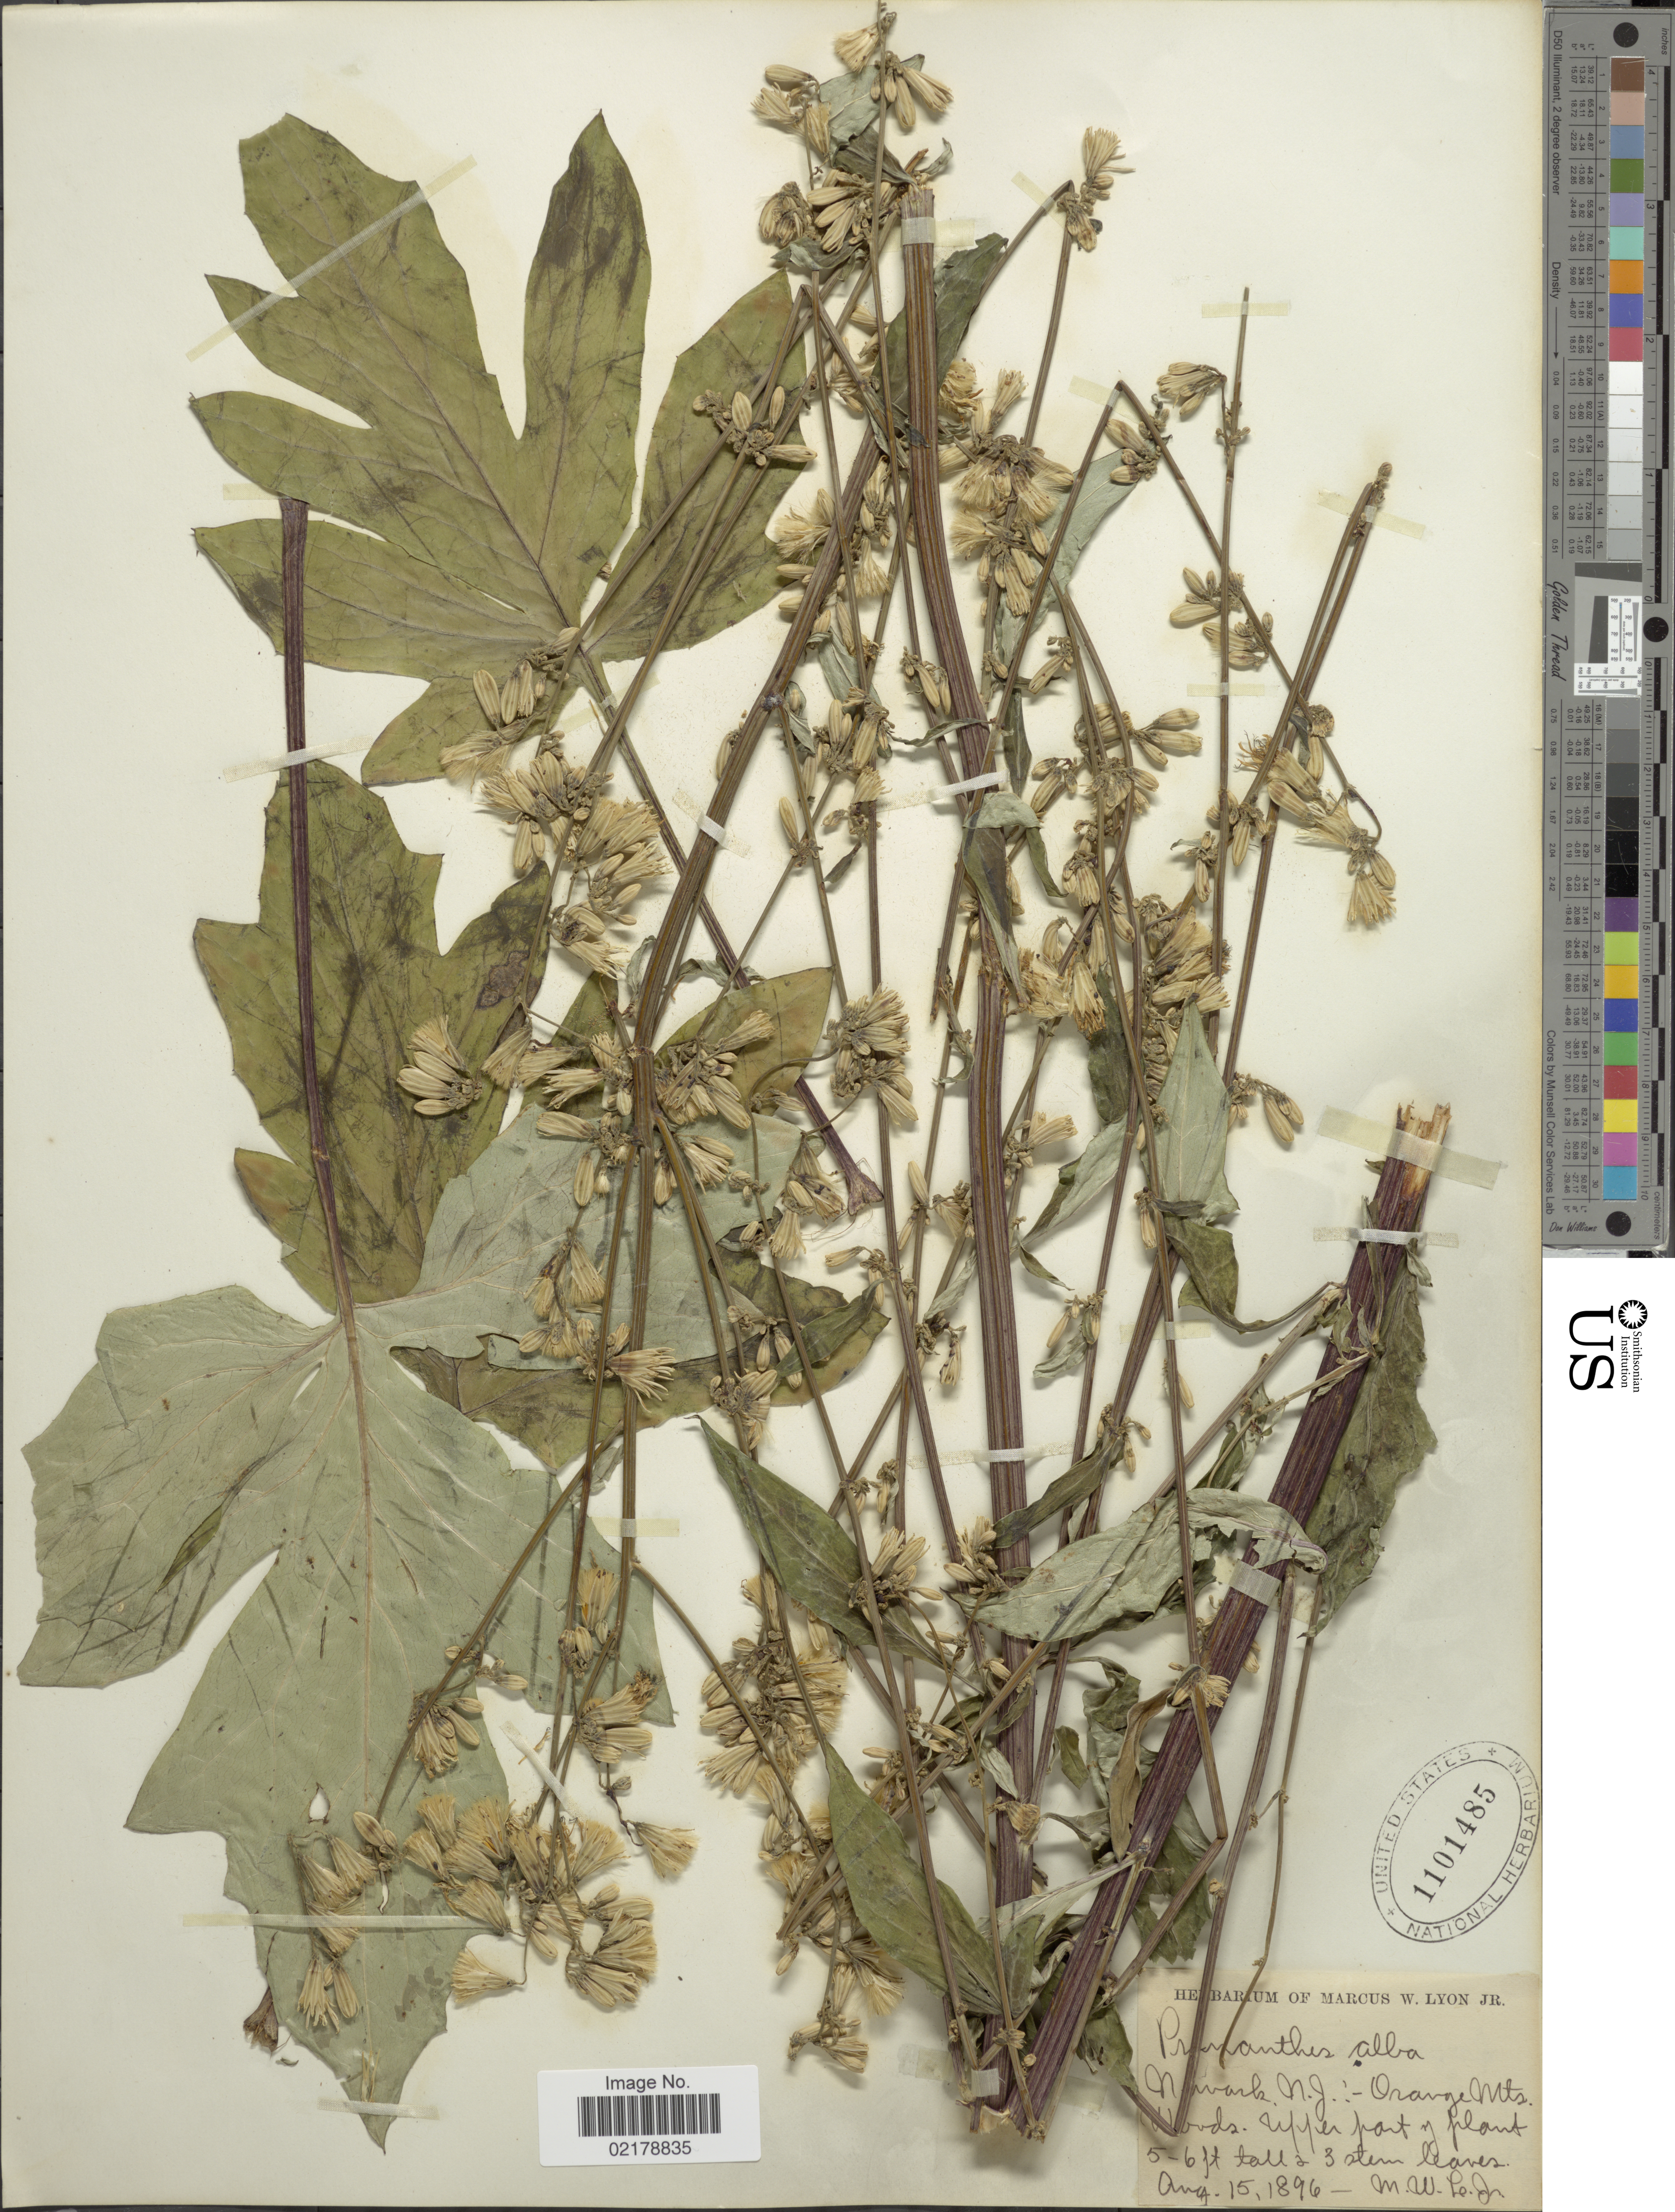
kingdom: Plantae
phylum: Tracheophyta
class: Magnoliopsida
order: Asterales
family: Asteraceae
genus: Nabalus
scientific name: Nabalus albus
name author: (L.) Hook.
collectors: M. Lyon Jr.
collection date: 1896-08-15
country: United States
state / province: New Jersey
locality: Newark; Orange Mts Woods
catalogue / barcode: US 1101485